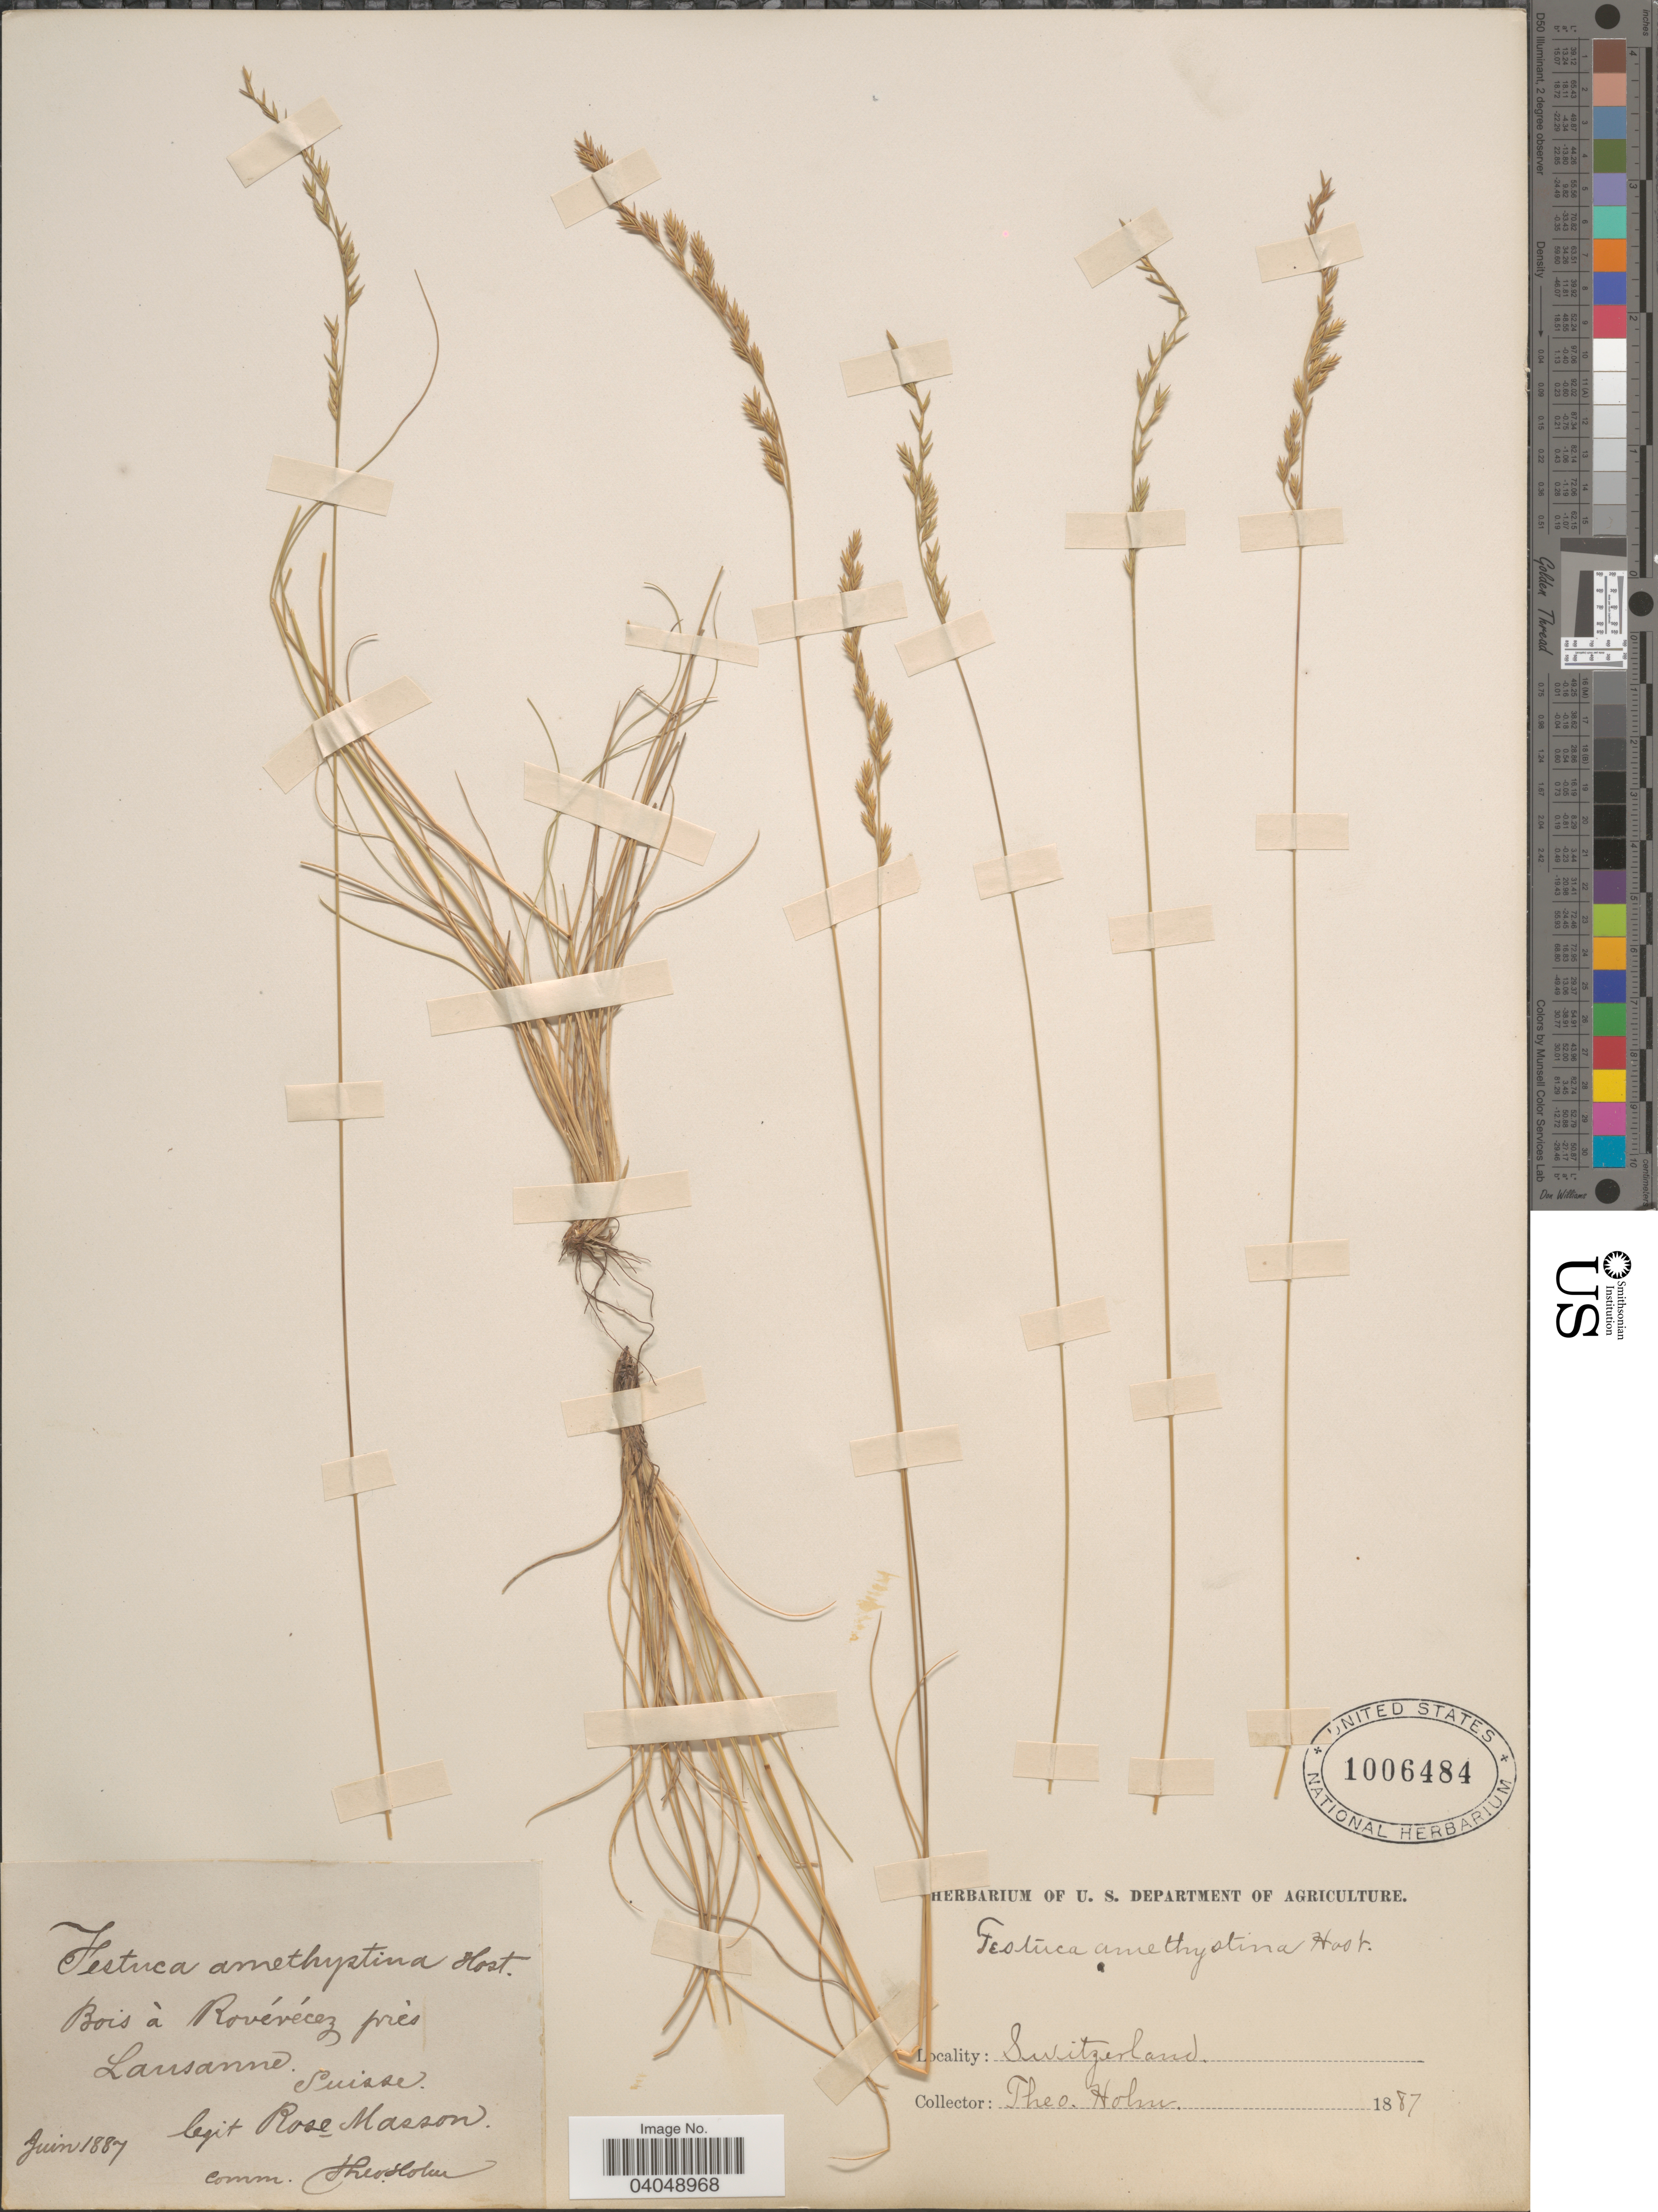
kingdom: Plantae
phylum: Tracheophyta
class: Liliopsida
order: Poales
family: Poaceae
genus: Festuca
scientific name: Festuca amethystina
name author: L.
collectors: R. Masson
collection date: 1887-06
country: Switzerland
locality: Bois à Rovérécez près Lausanne. Suisse.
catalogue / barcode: US 1006484